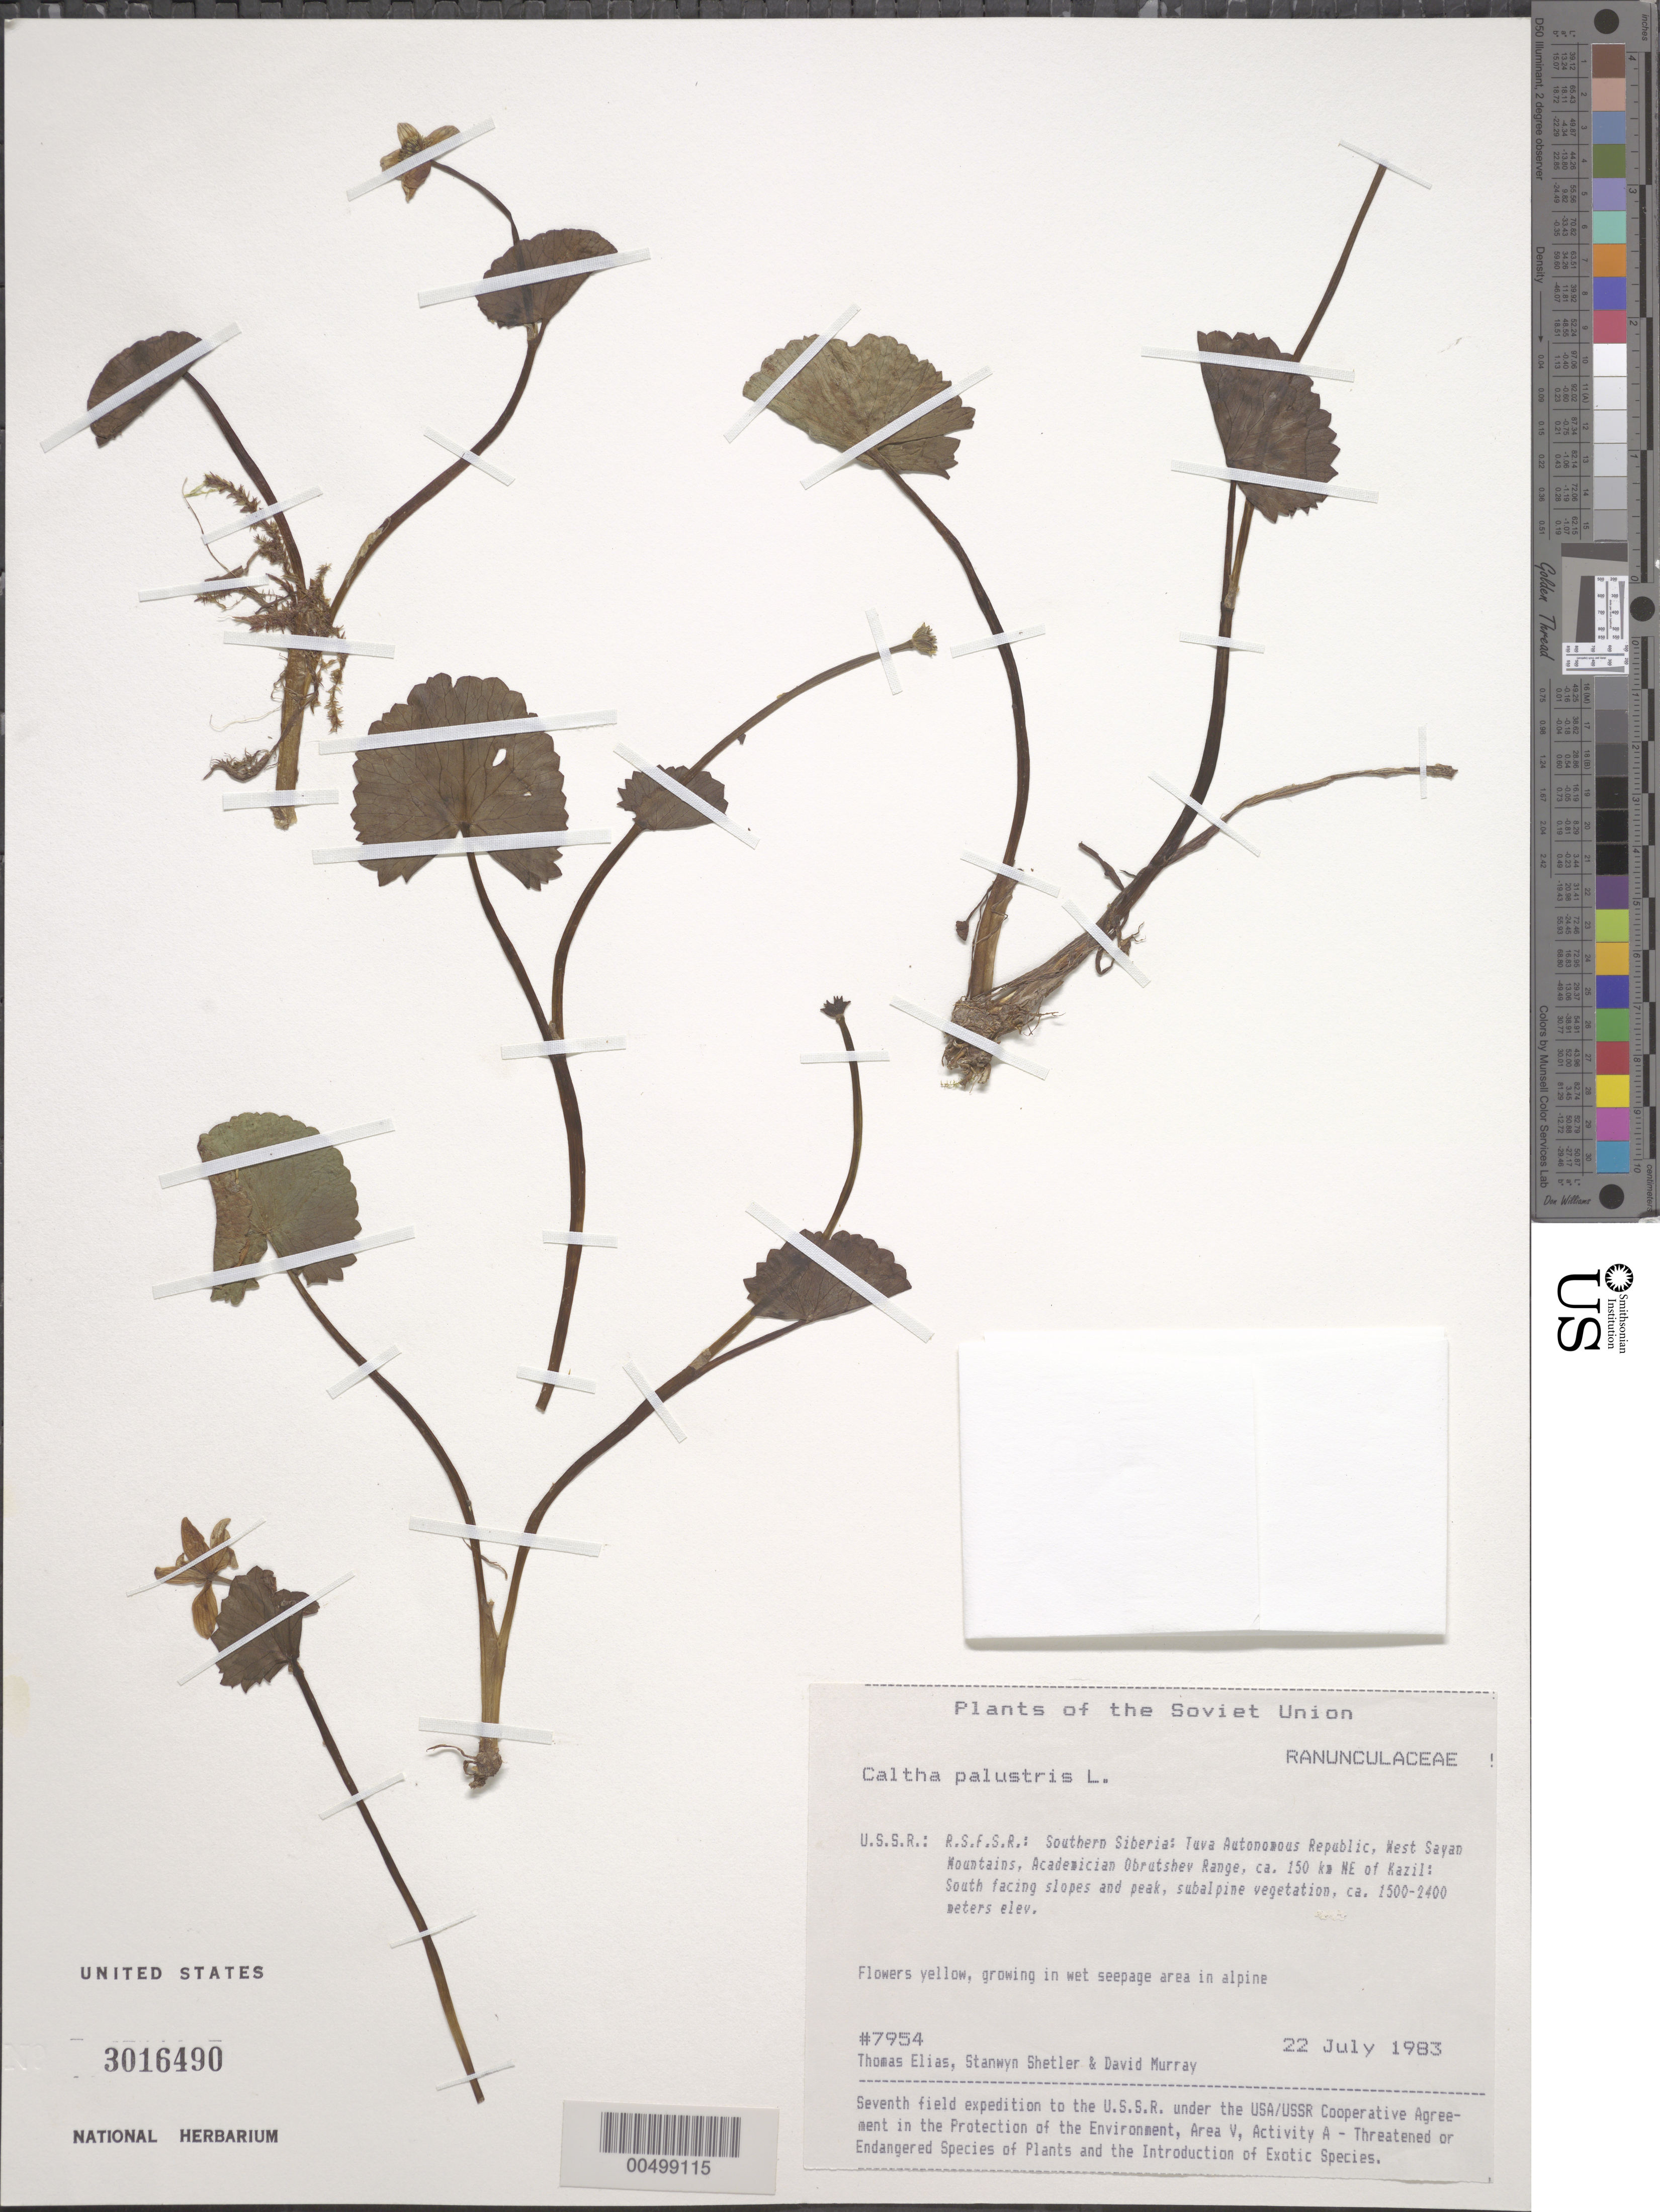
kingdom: Plantae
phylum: Tracheophyta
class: Magnoliopsida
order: Ranunculales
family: Ranunculaceae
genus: Caltha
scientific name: Caltha palustris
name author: L.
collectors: T. Elias, S. Shetler & D. F. Murray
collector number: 7954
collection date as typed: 22 Jul 1983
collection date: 1983-07-22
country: Russian Federation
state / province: Tuva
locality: West Sayan Mountains, Academician Obrutshev Range, ca. 150 km NE of Kazil [Kyzyl]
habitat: south-facing slopes and peak, subalpine vegetation; growing in wet seepage area in alpine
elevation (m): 1500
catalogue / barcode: US 3016490